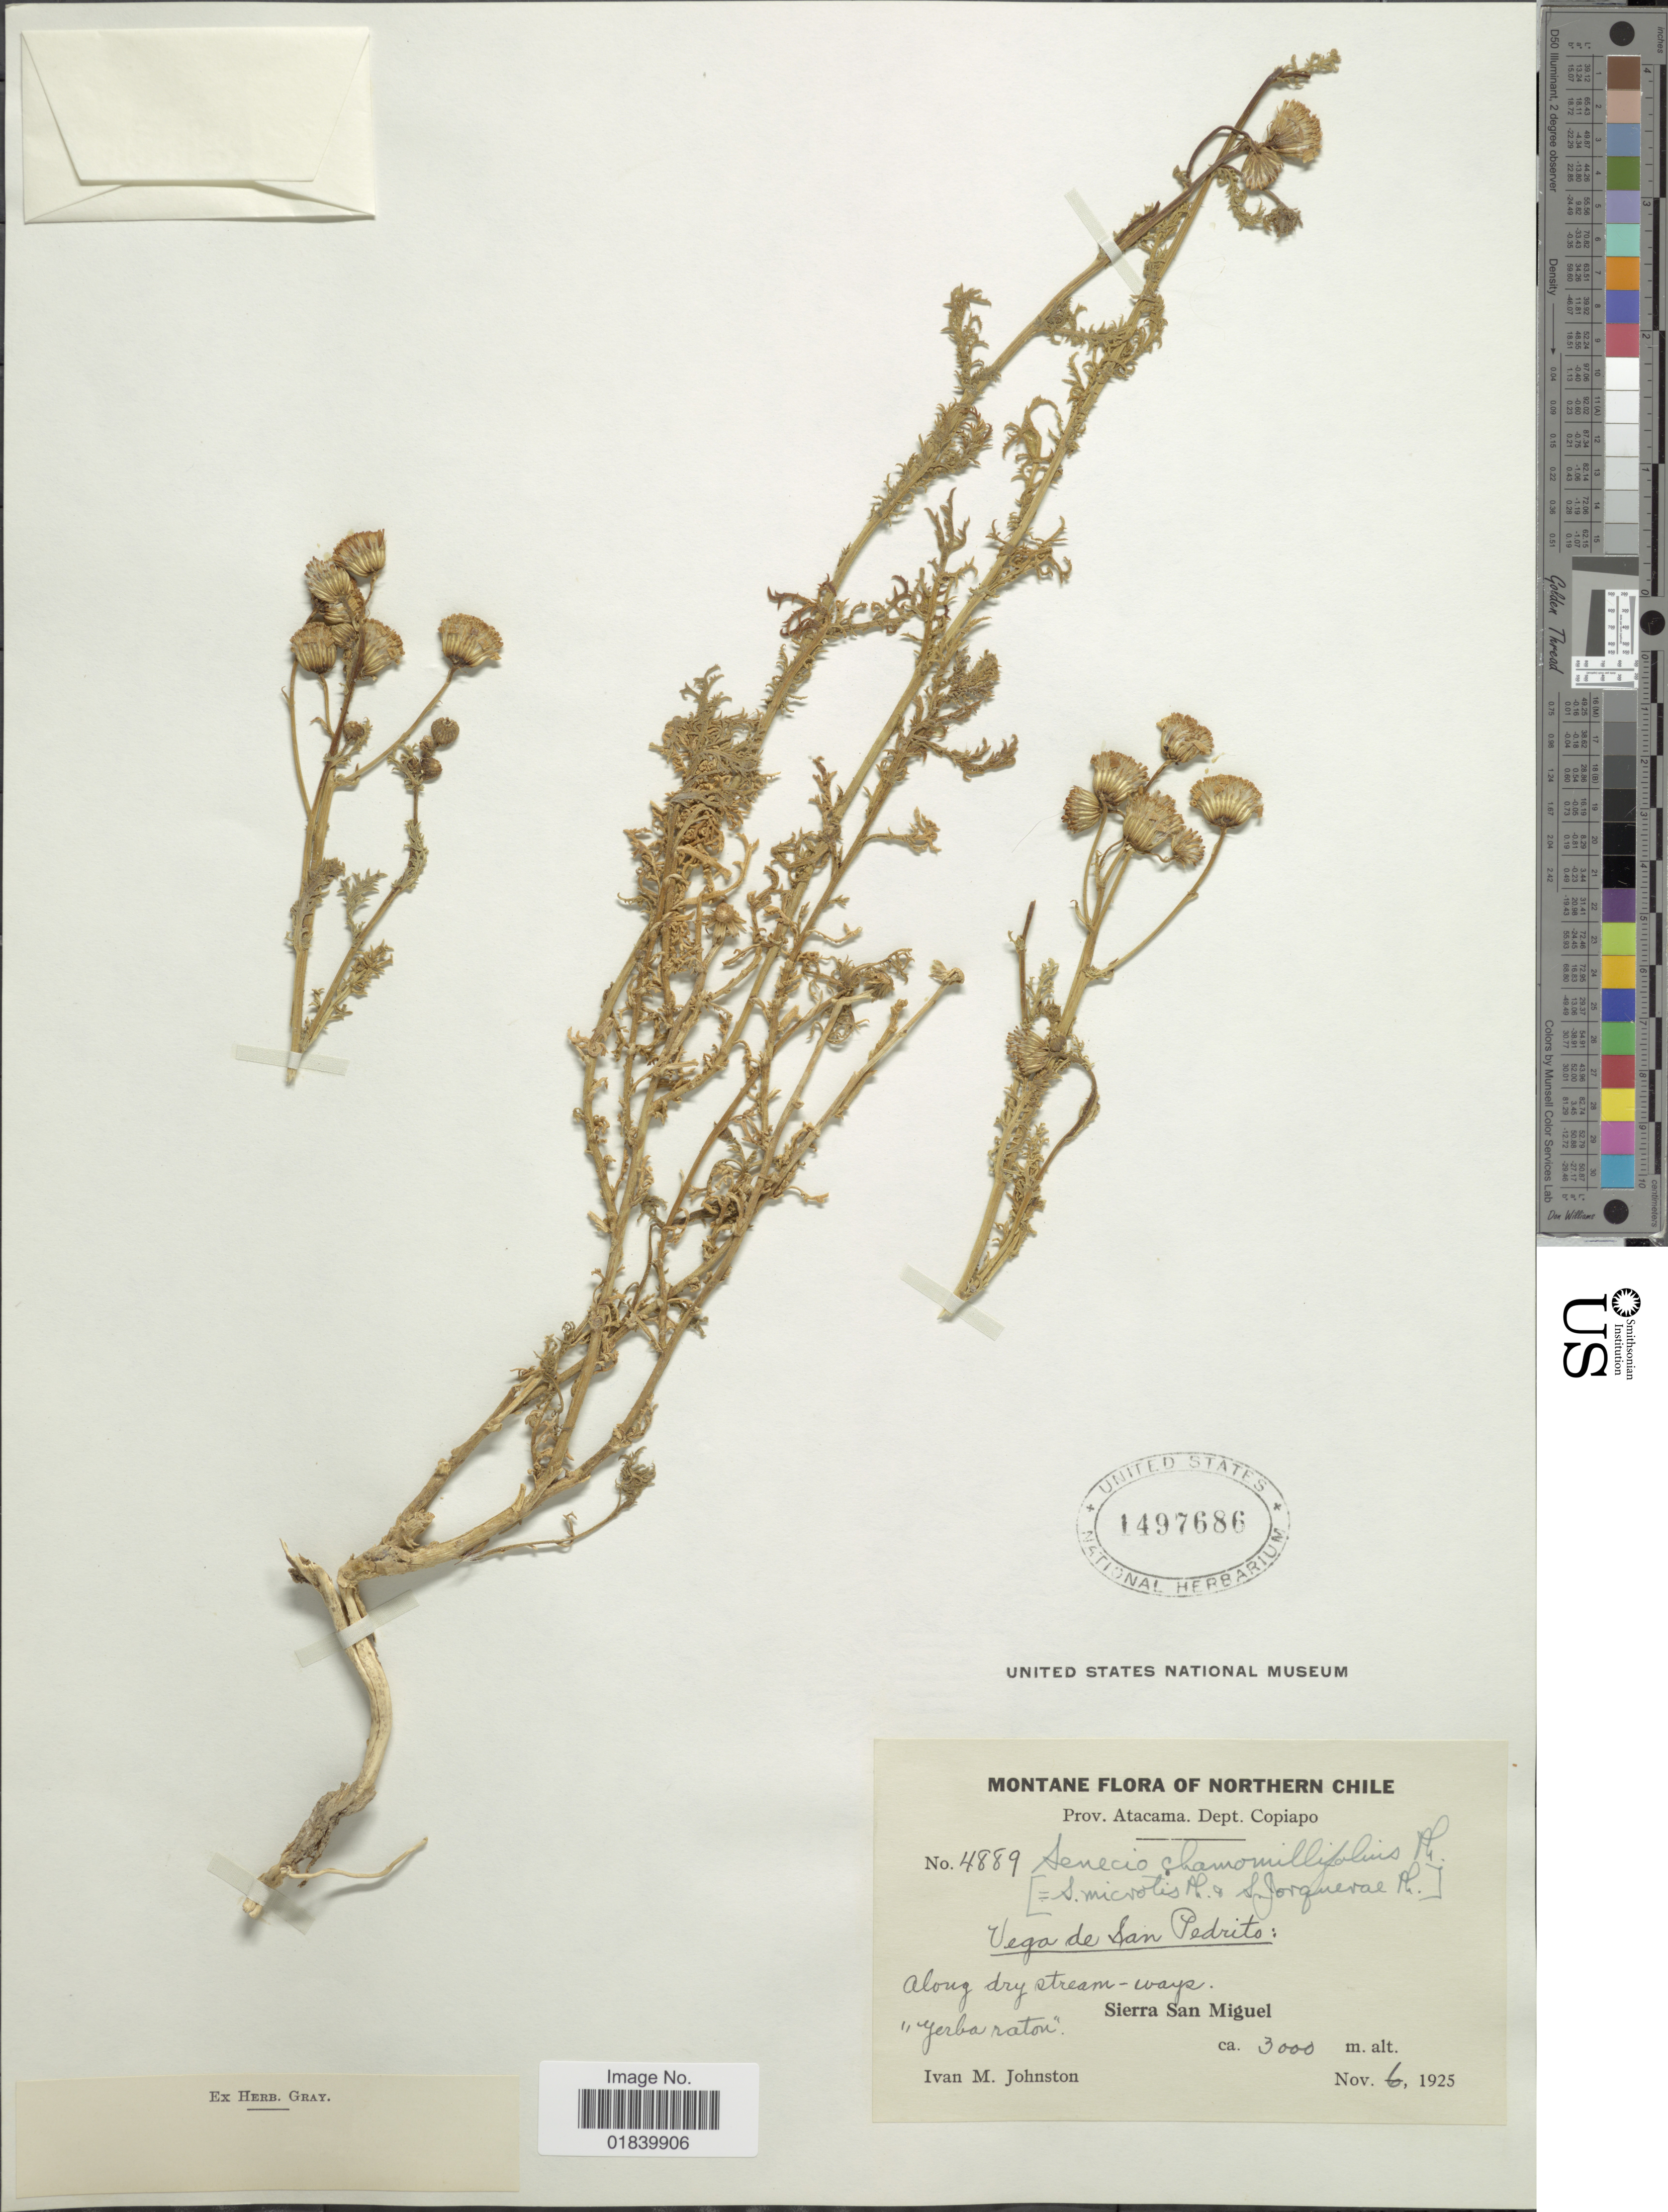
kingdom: Plantae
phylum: Tracheophyta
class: Magnoliopsida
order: Asterales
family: Asteraceae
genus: Senecio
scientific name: Senecio chamomillifolius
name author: Phil.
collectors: I.M. Johnston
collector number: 4889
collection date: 1925-11-06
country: Chile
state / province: Atacama (III)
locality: Prov. Atacama, Dept. Copiapo. Vega de San Pedrito. Sierra San Miguel.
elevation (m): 3000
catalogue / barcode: US 1497686